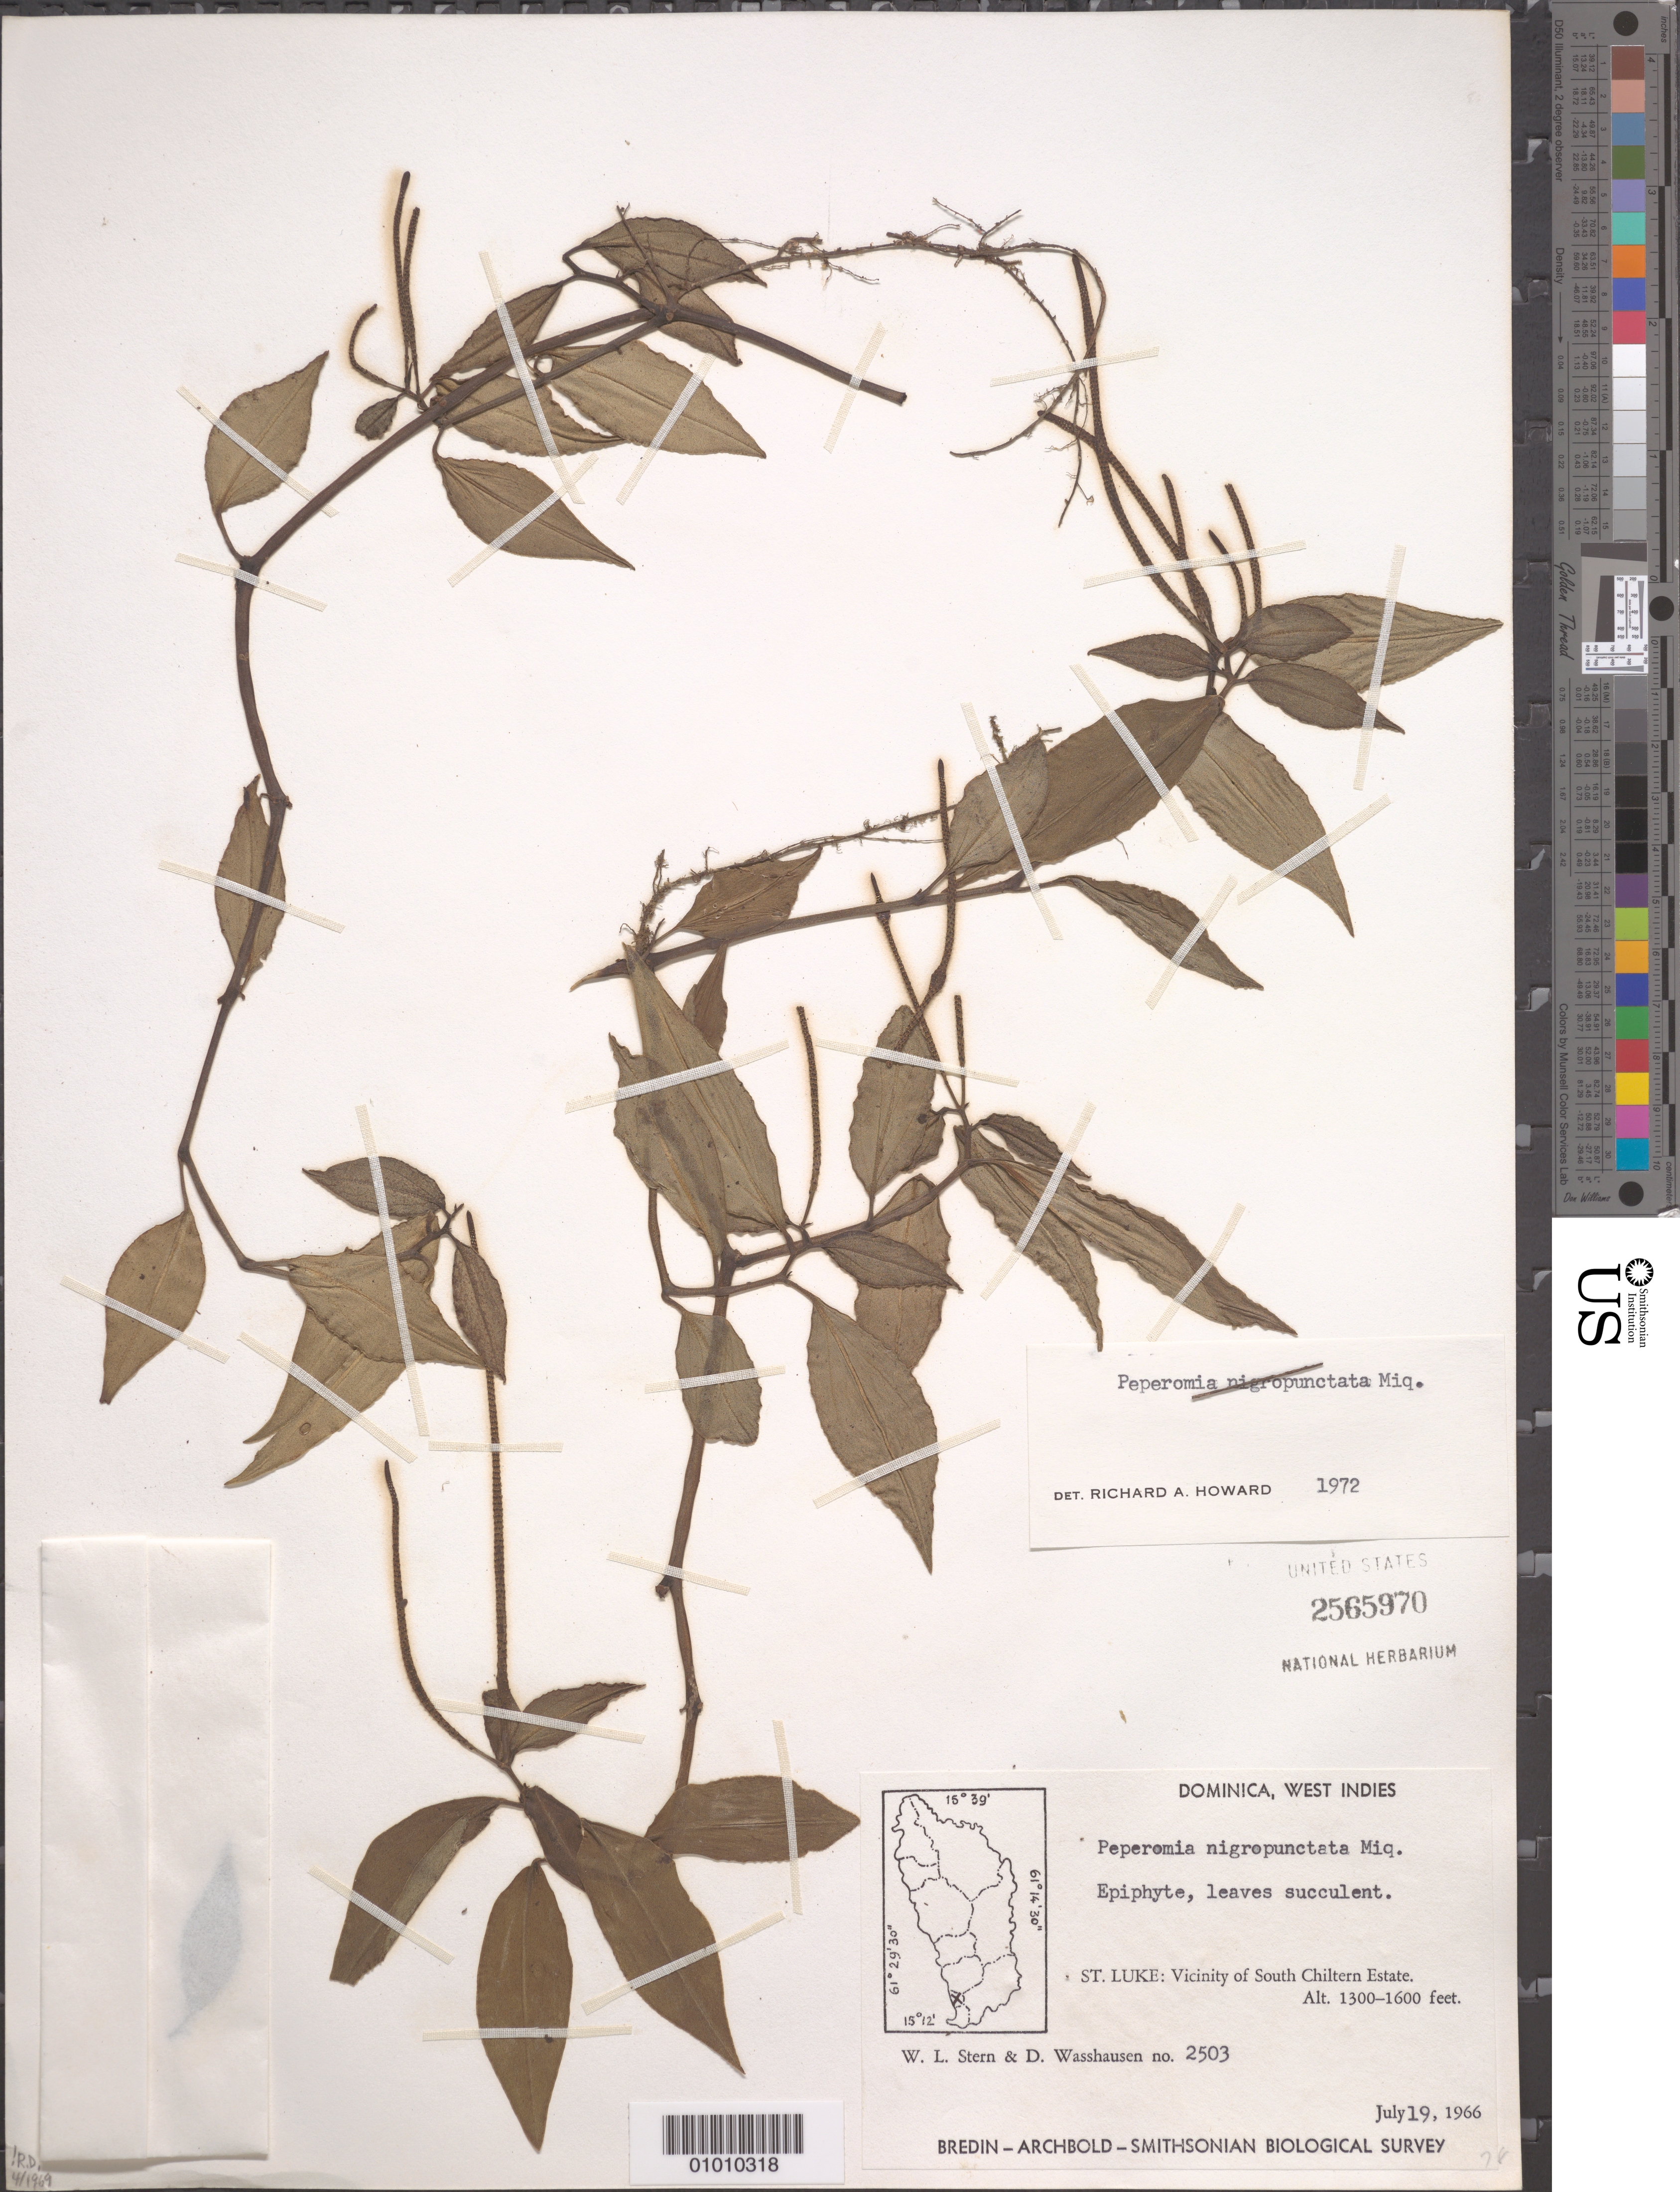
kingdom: Plantae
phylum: Tracheophyta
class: Magnoliopsida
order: Piperales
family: Piperaceae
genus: Peperomia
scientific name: Peperomia nigropunctata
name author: Miq.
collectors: W. L. Stern & D. C. Wasshausen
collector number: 2503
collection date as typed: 19 Jul 1966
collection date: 1966-07-19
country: Dominica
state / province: St. Luke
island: Dominica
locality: St Luke, vicinity of South Chilten Estate.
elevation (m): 396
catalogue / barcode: US 2565970